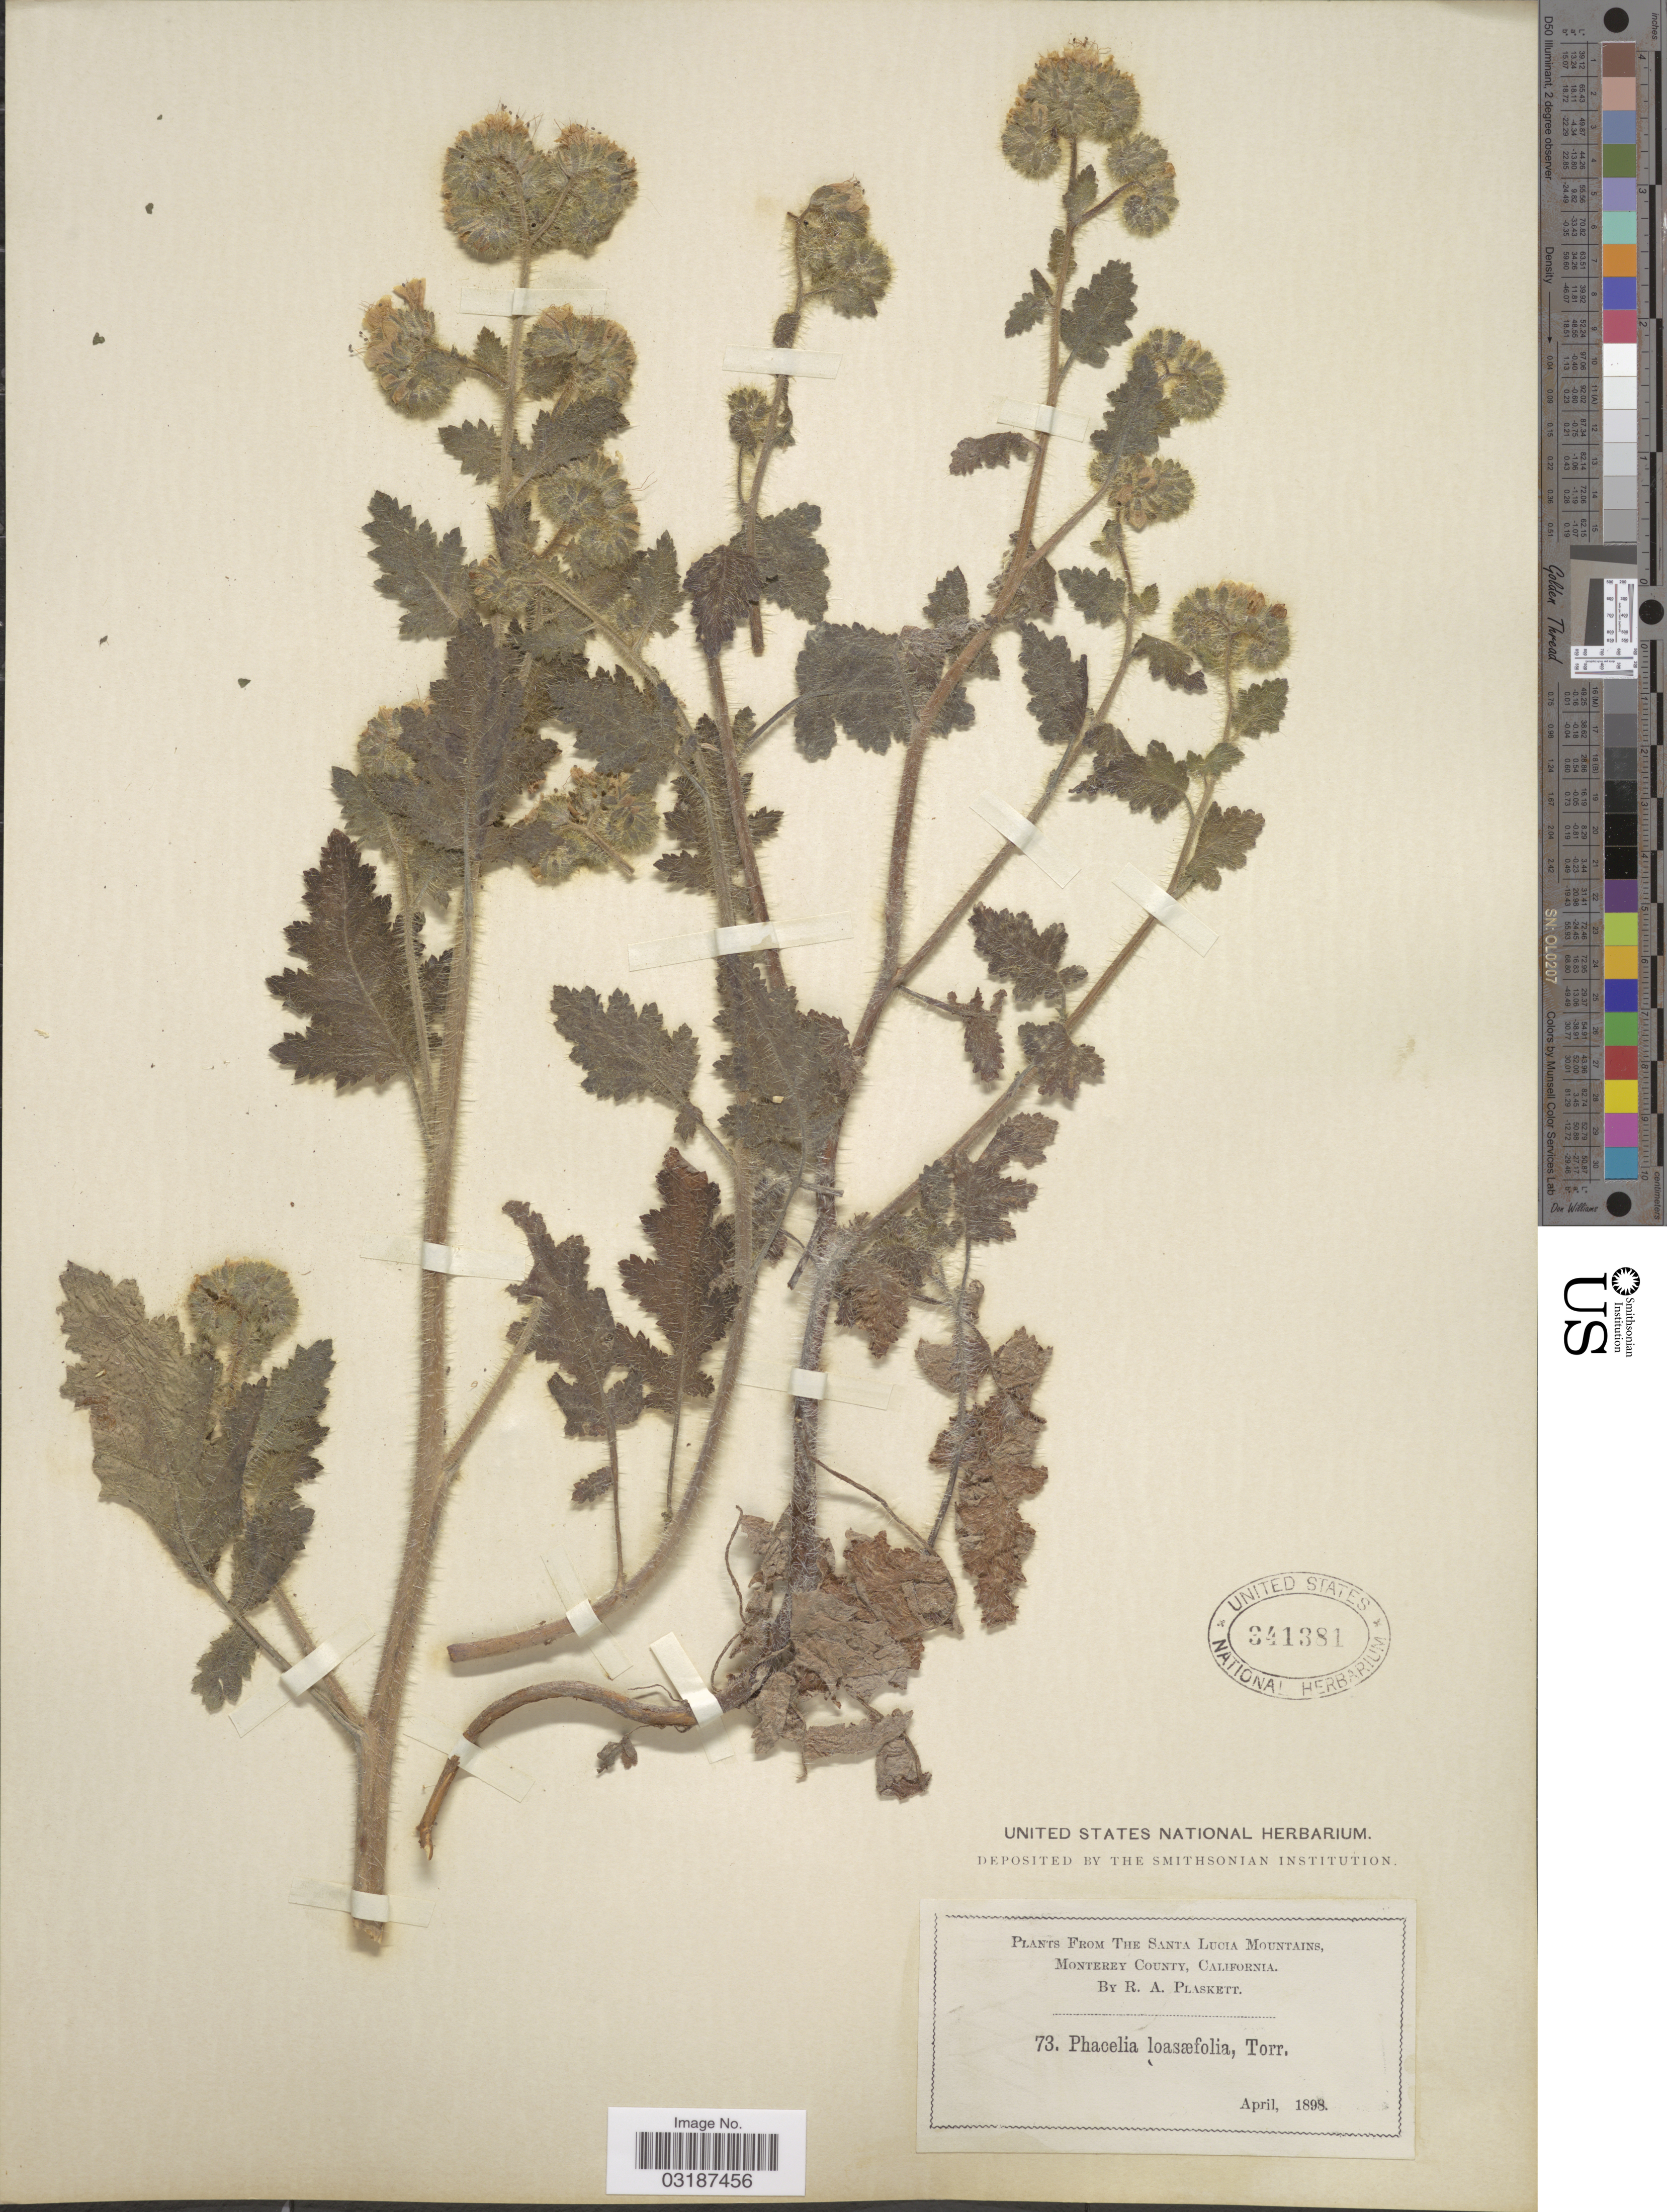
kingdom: Plantae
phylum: Tracheophyta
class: Magnoliopsida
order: Boraginales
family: Hydrophyllaceae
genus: Phacelia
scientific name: Phacelia malvifolia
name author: Cham.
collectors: R. Plaskett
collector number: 73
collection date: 1898-04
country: United States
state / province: California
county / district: Monterey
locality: The Santa Lucia Mountains, Monterey County.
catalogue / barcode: US 341381